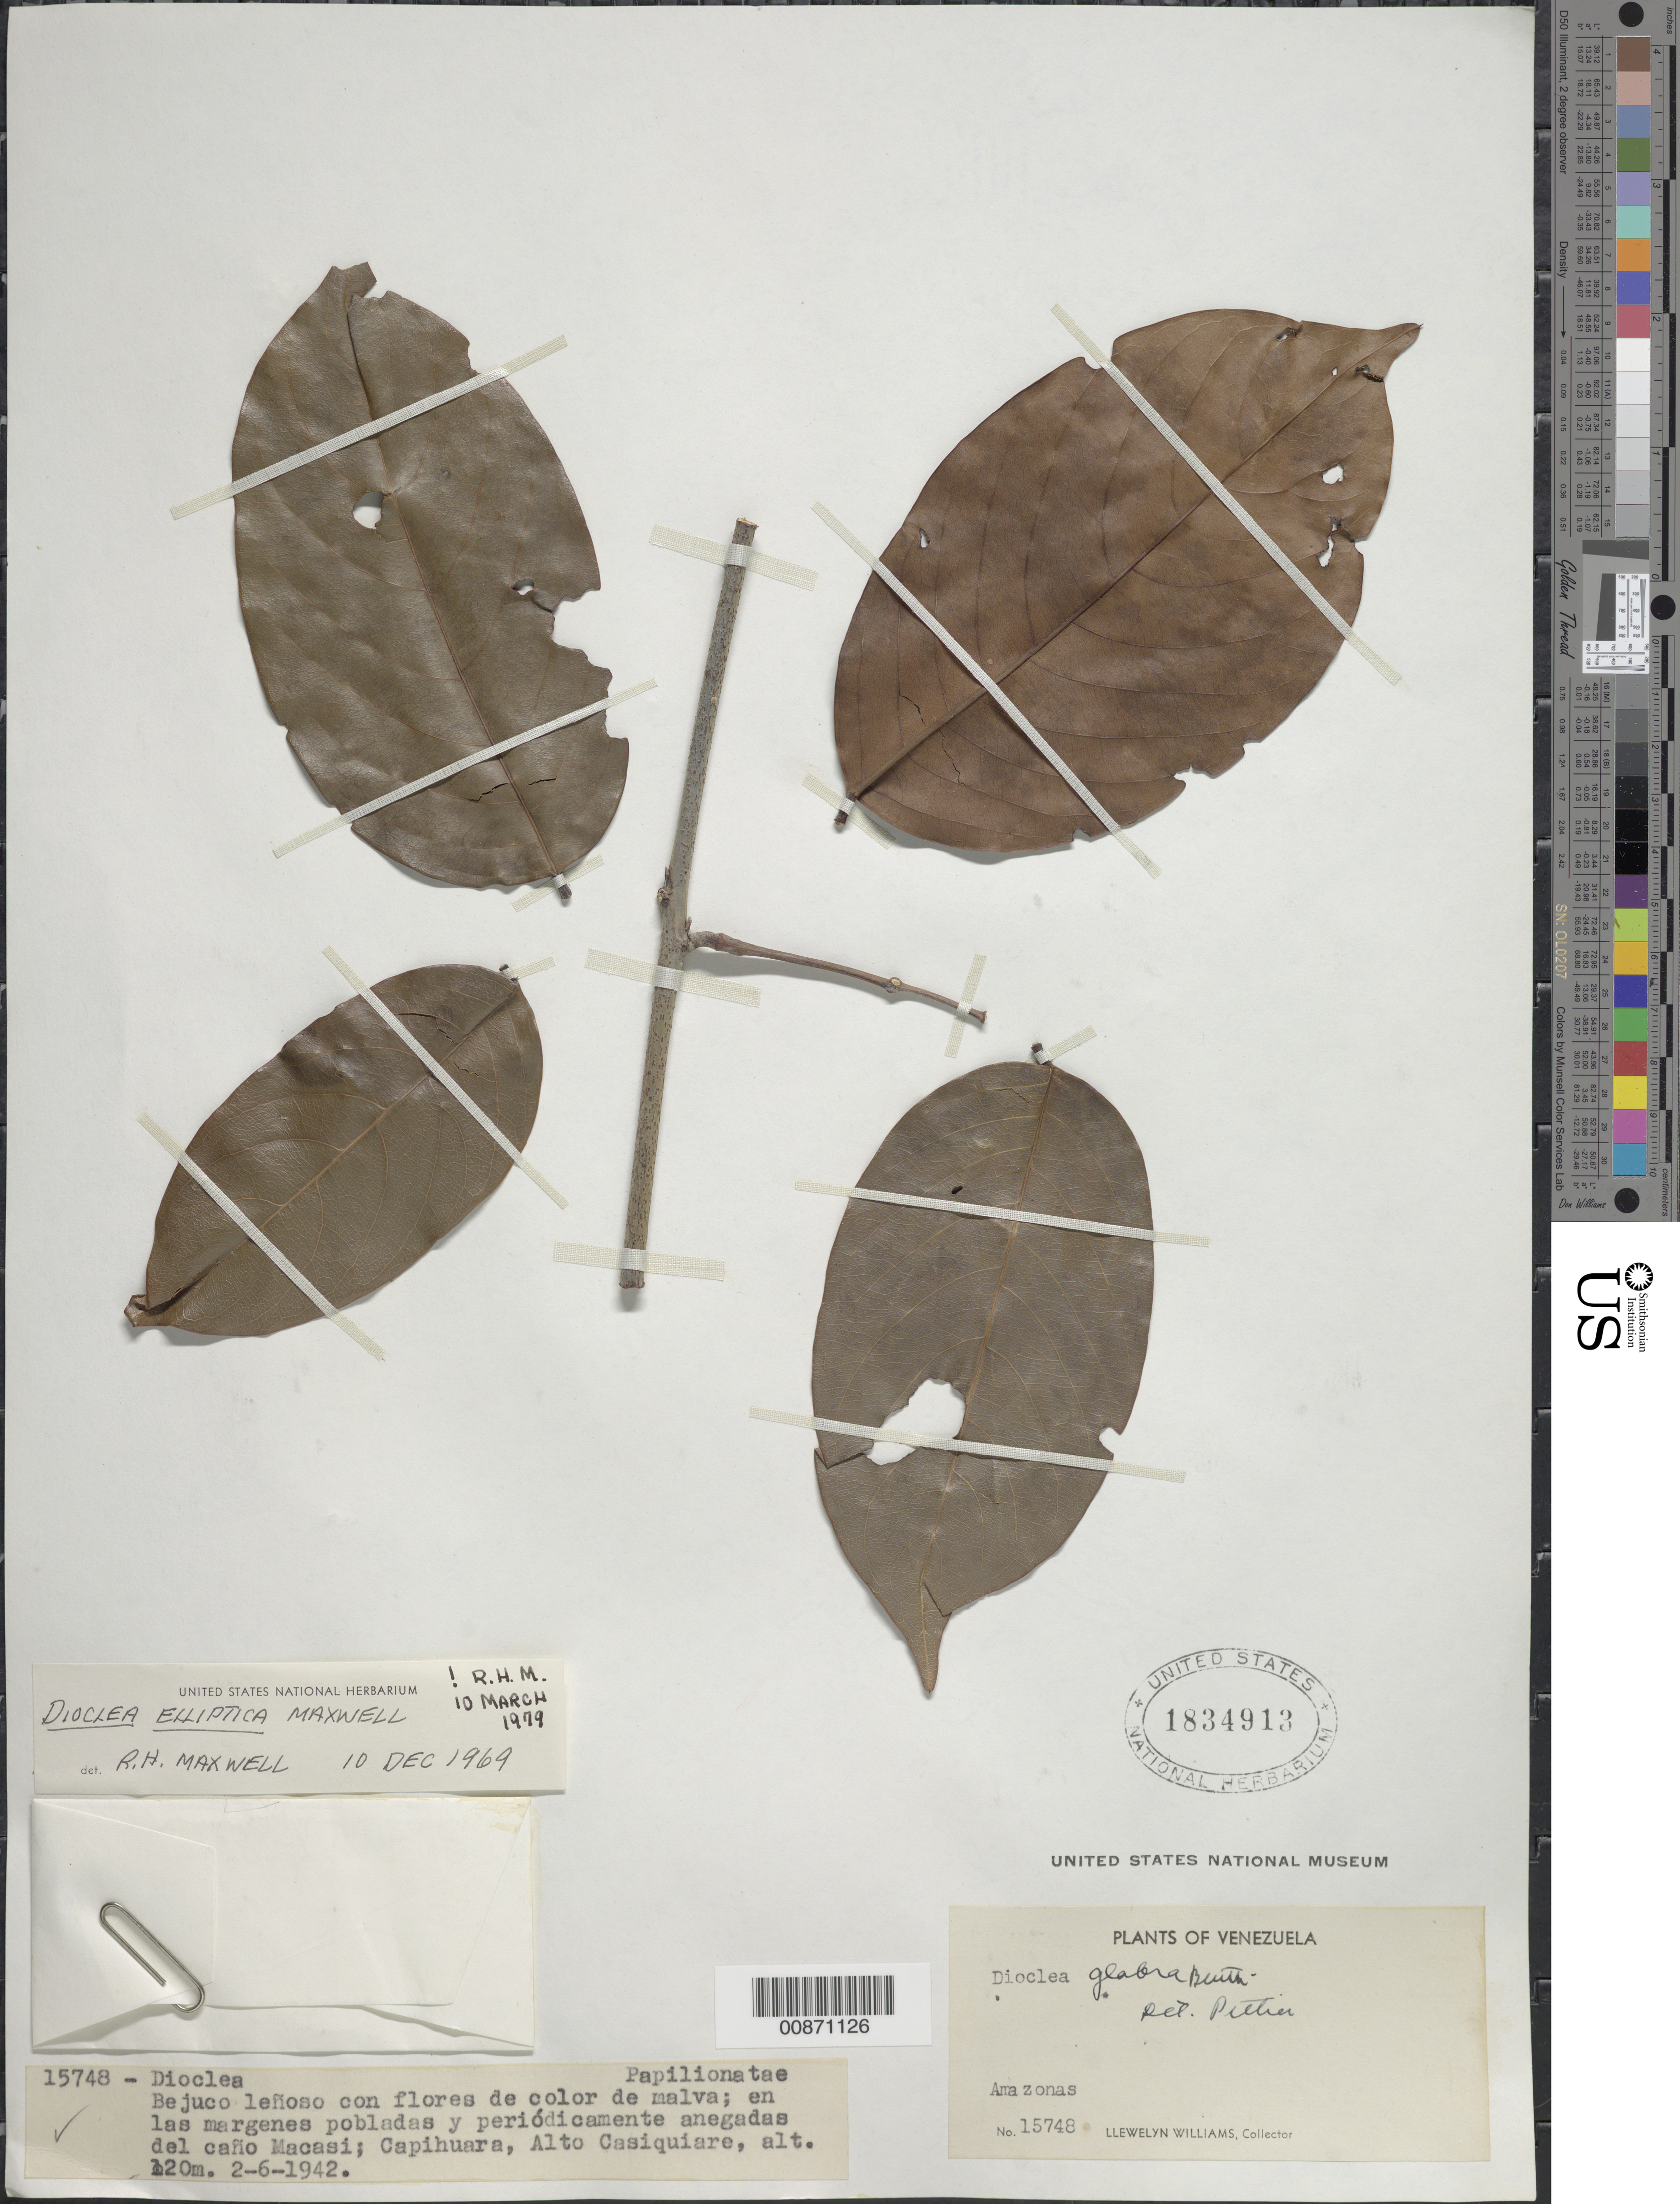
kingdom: Plantae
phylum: Tracheophyta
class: Magnoliopsida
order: Fabales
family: Fabaceae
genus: Macropsychanthus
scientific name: Macropsychanthus scaber var. scaber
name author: (Rich.) L.P. Queiroz & Snak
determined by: Strong, Mark T., (BOT), Smithsonian Institution - National Museum of Natural History (UNITED STATES)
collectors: Ll. Williams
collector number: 15748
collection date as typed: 2-Jun-42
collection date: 1942-06-02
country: Venezuela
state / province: Amazonas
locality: Capihuara, Alto Casiquiare, Caño Macasi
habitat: Margenes pobladas y periodicamente anegadas del cano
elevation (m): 120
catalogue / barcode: US 1834913